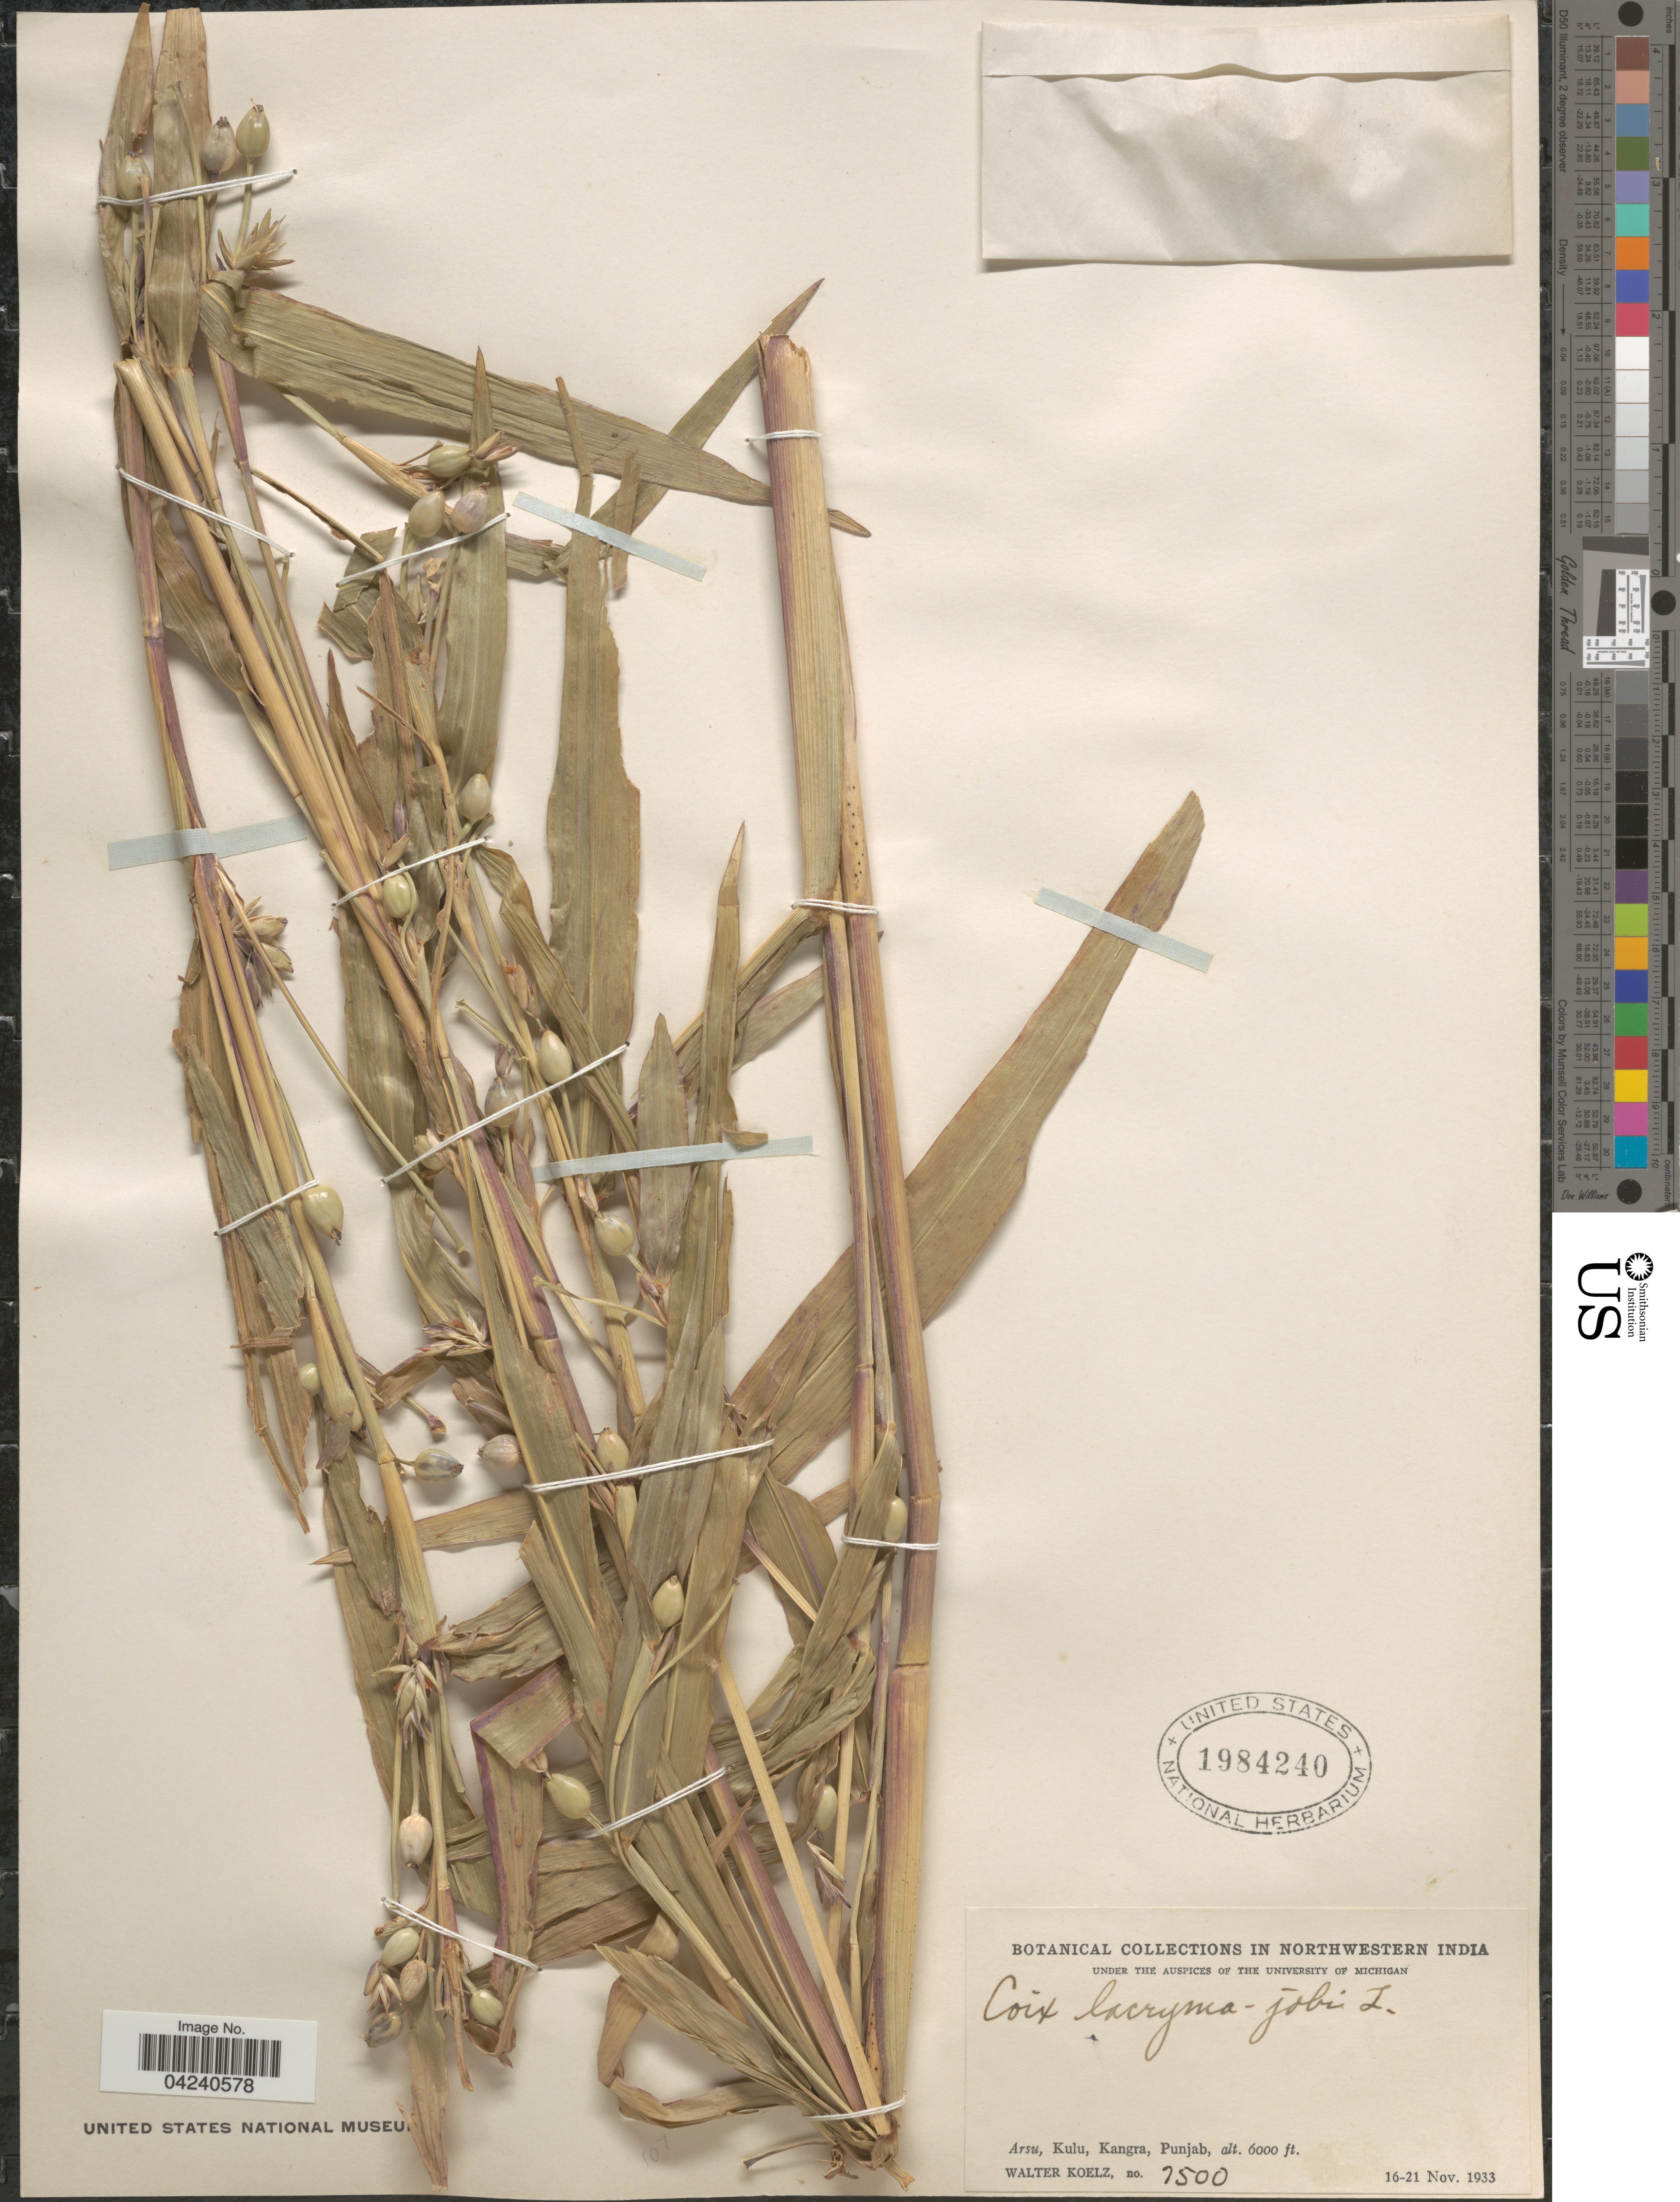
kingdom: Plantae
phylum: Tracheophyta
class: Liliopsida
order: Poales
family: Poaceae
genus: Coix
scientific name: Coix lacryma-jobi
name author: L.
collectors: W. N. Koelz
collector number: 7500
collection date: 1933-11-16/1933-11-21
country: India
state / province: Punjab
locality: In northwestern India. Arsu, Kulu, Kangra.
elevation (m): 1829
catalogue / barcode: US 1984240